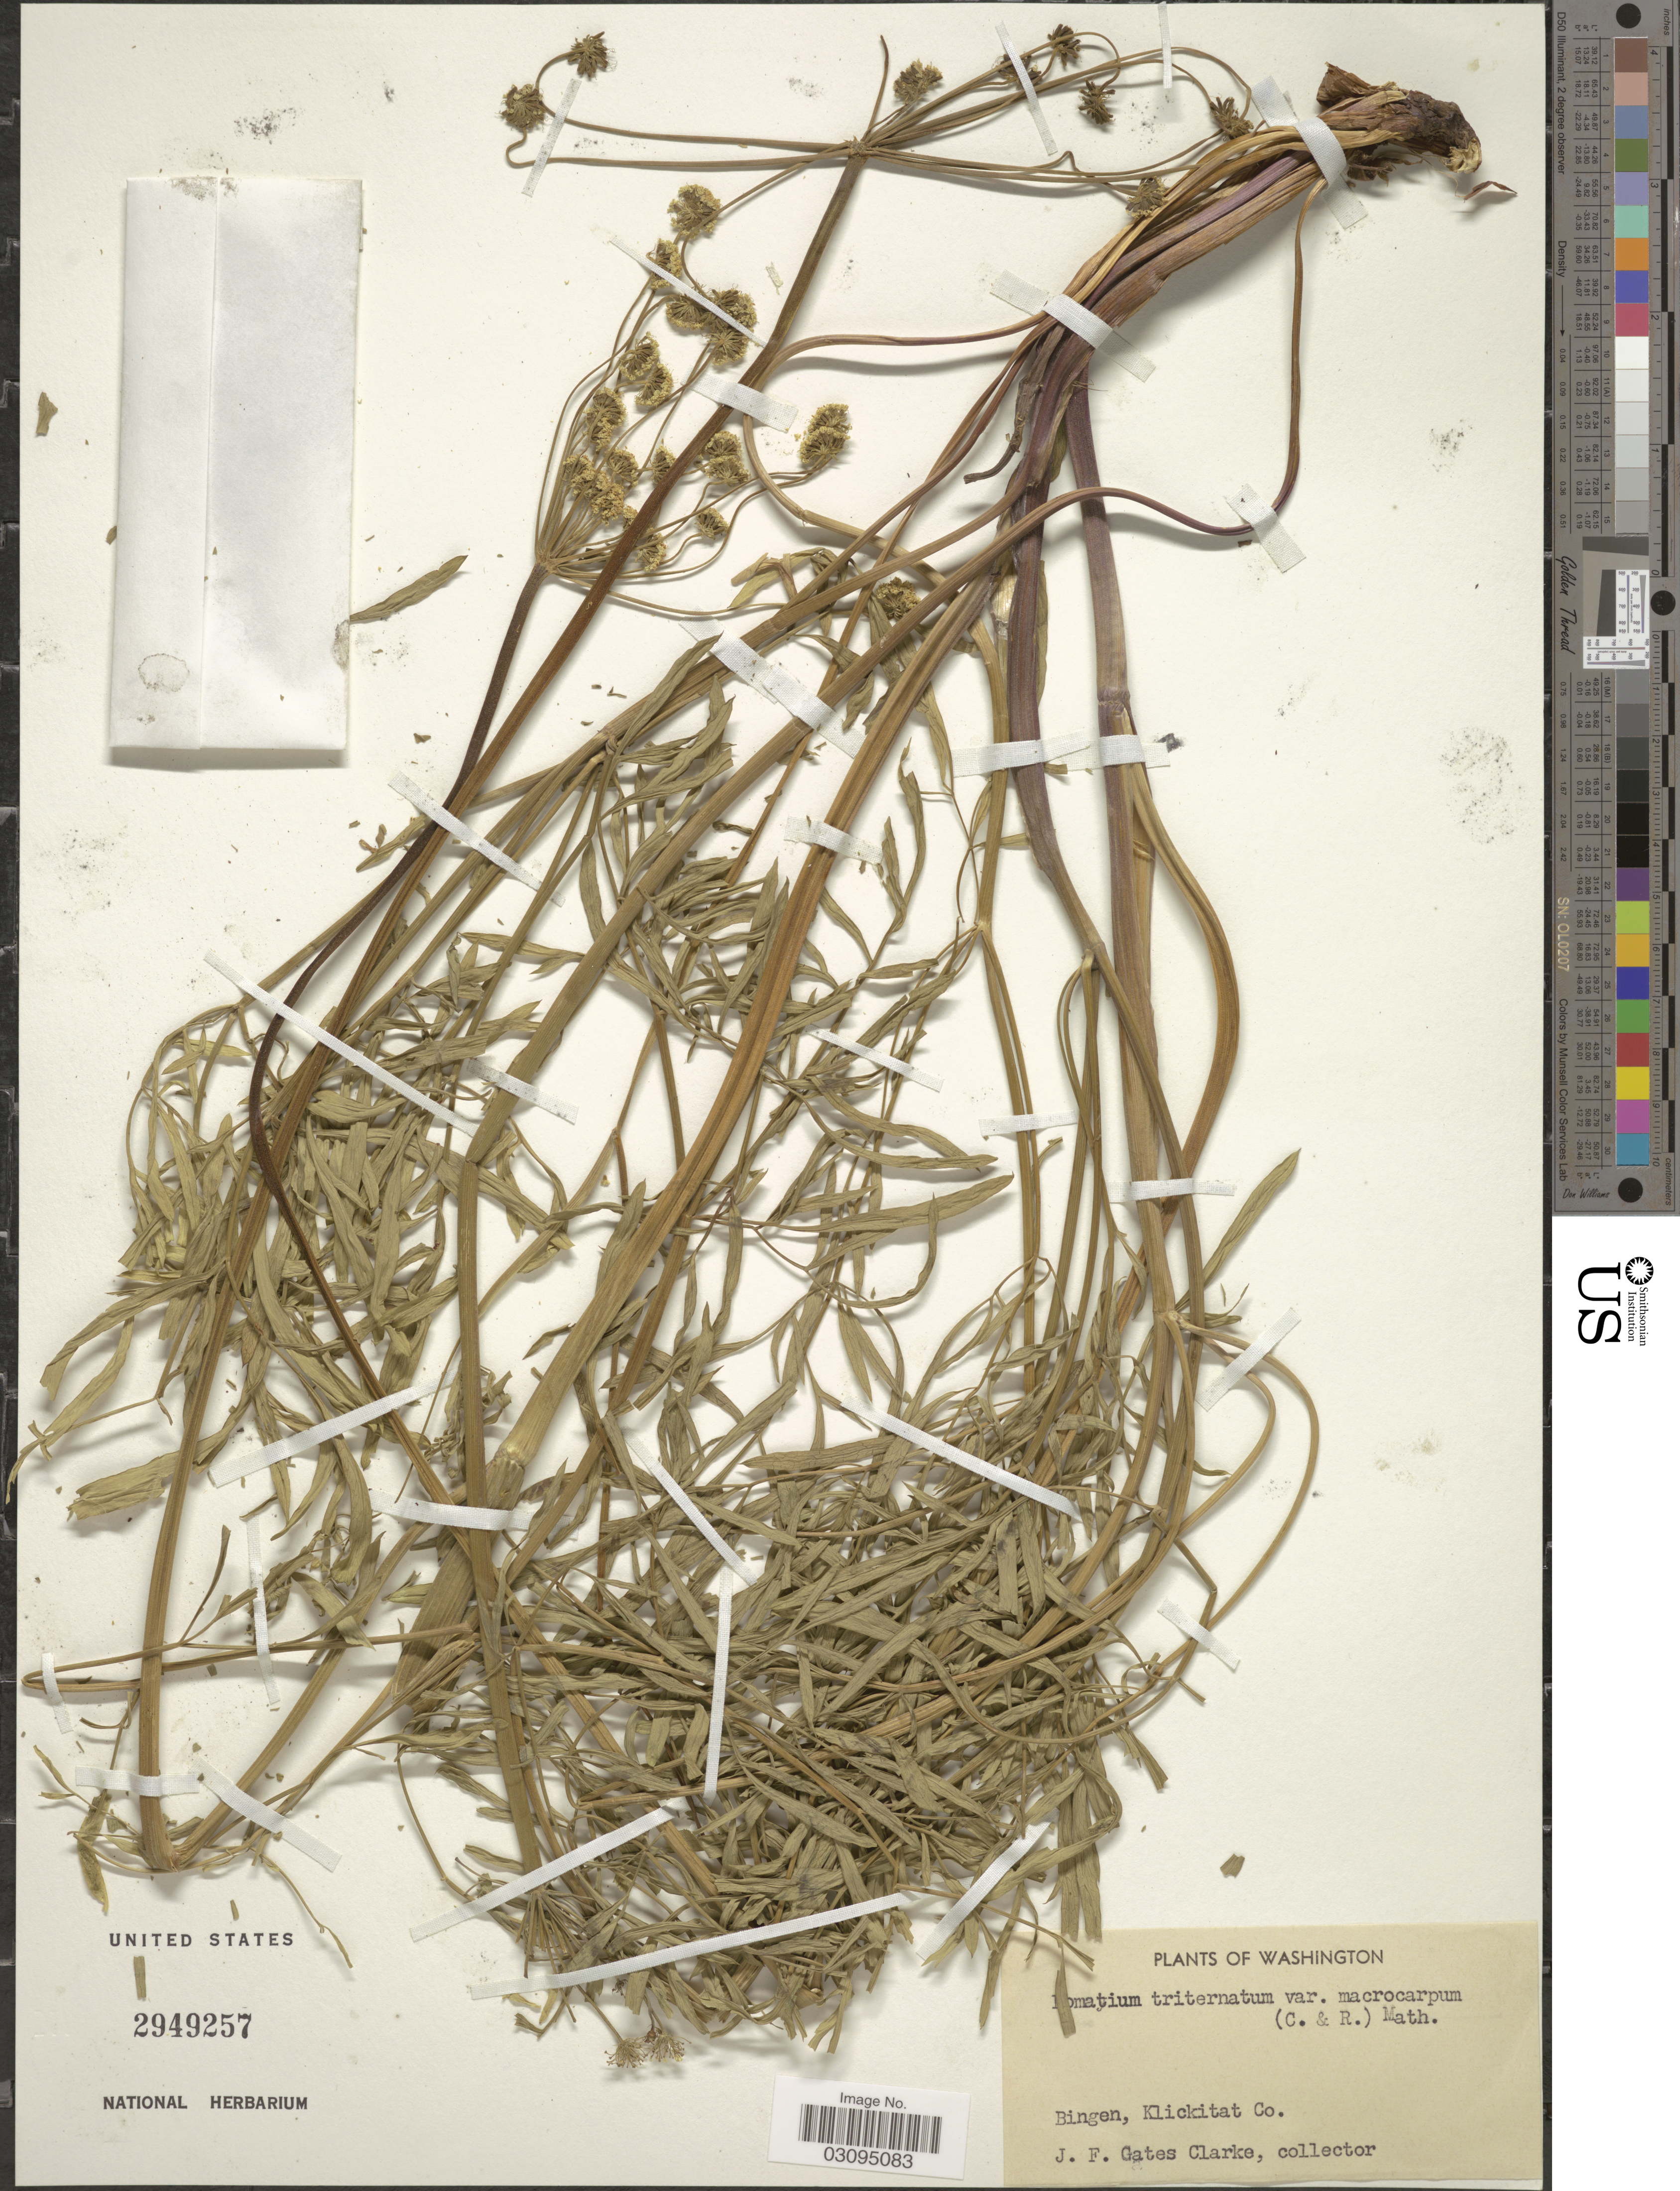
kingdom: Plantae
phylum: Tracheophyta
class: Magnoliopsida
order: Apiales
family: Apiaceae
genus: Lomatium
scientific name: Lomatium triternatum var. macrocarpum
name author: (J.M. Coult. & Rose) Mathias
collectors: J. F. Gates-Clarke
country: United States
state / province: Washington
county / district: Klickitat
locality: Bingen, Klickitat Co.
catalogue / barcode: US 2949257